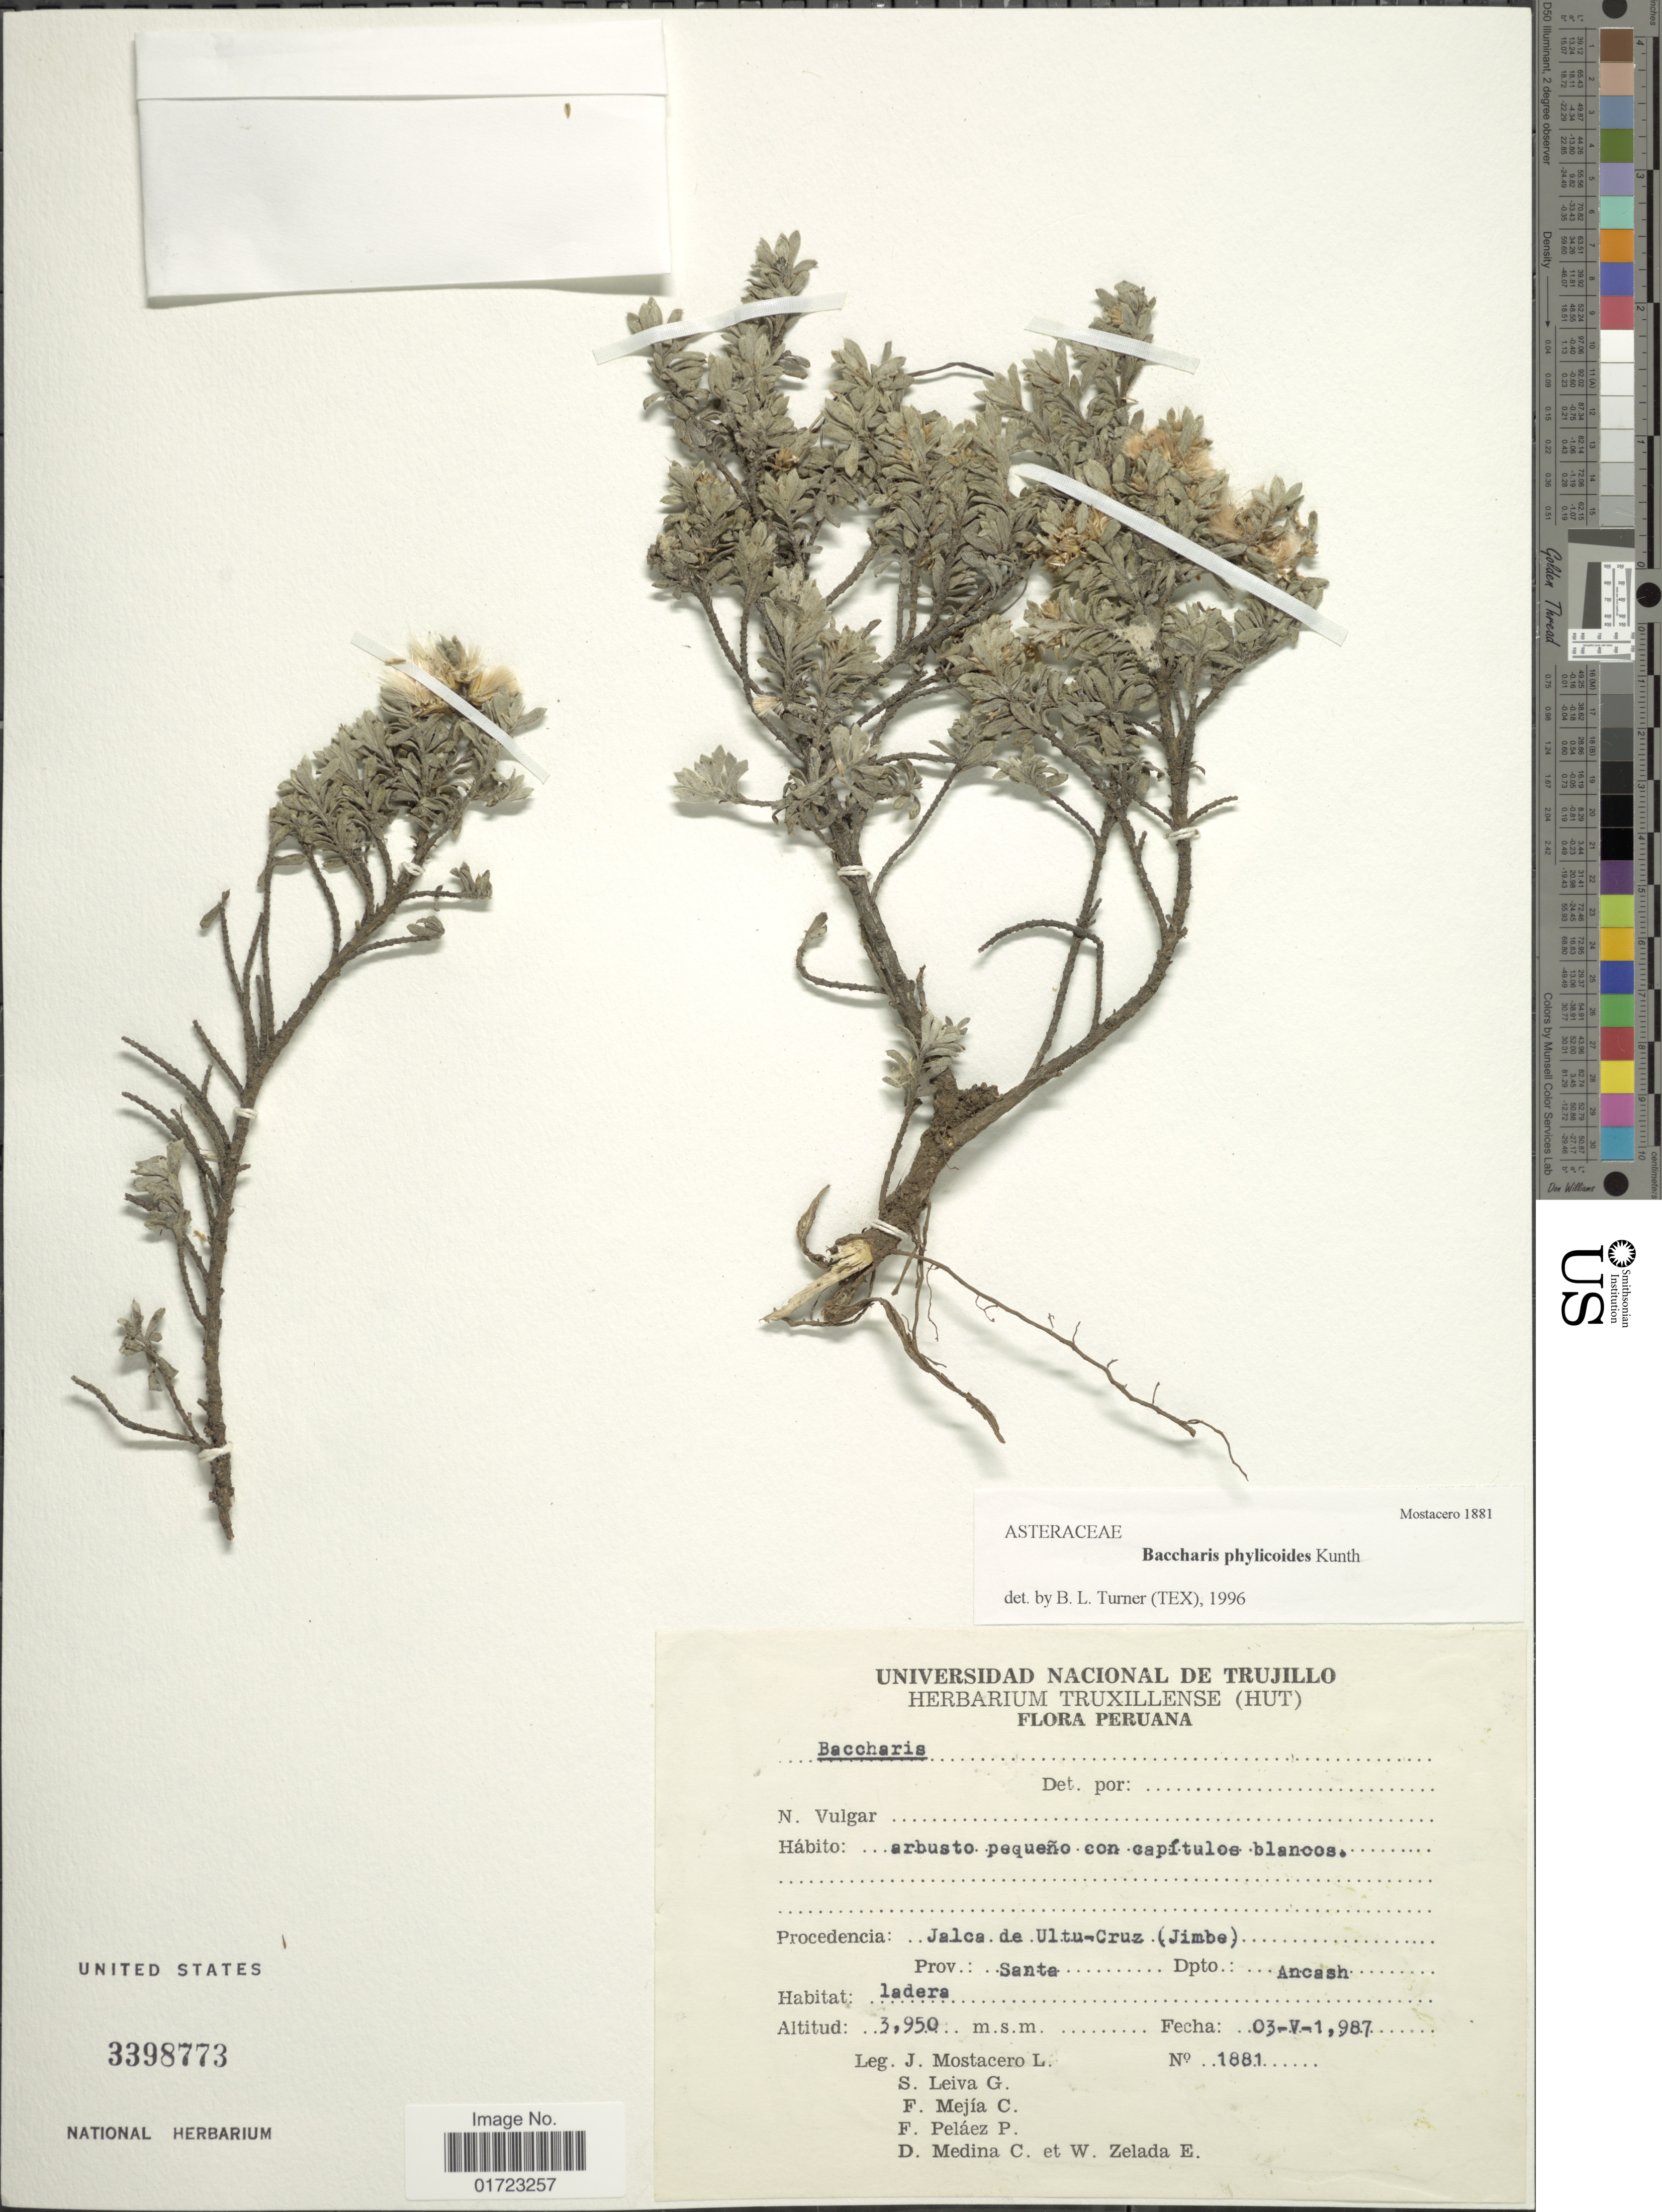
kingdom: Plantae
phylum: Tracheophyta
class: Magnoliopsida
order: Asterales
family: Asteraceae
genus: Baccharis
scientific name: Baccharis phylicoides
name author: Kunth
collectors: J. Mostacero L., S. Leiva G., F. Pelaez P., D. Medina C. & W. Zelada E.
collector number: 1881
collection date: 1987-05-03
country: Peru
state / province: Ancash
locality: Jalca de Ultu-Cruz (Jimbo), Prov. Santa, Dpto.: Ancash.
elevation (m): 3950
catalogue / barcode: US 3398773